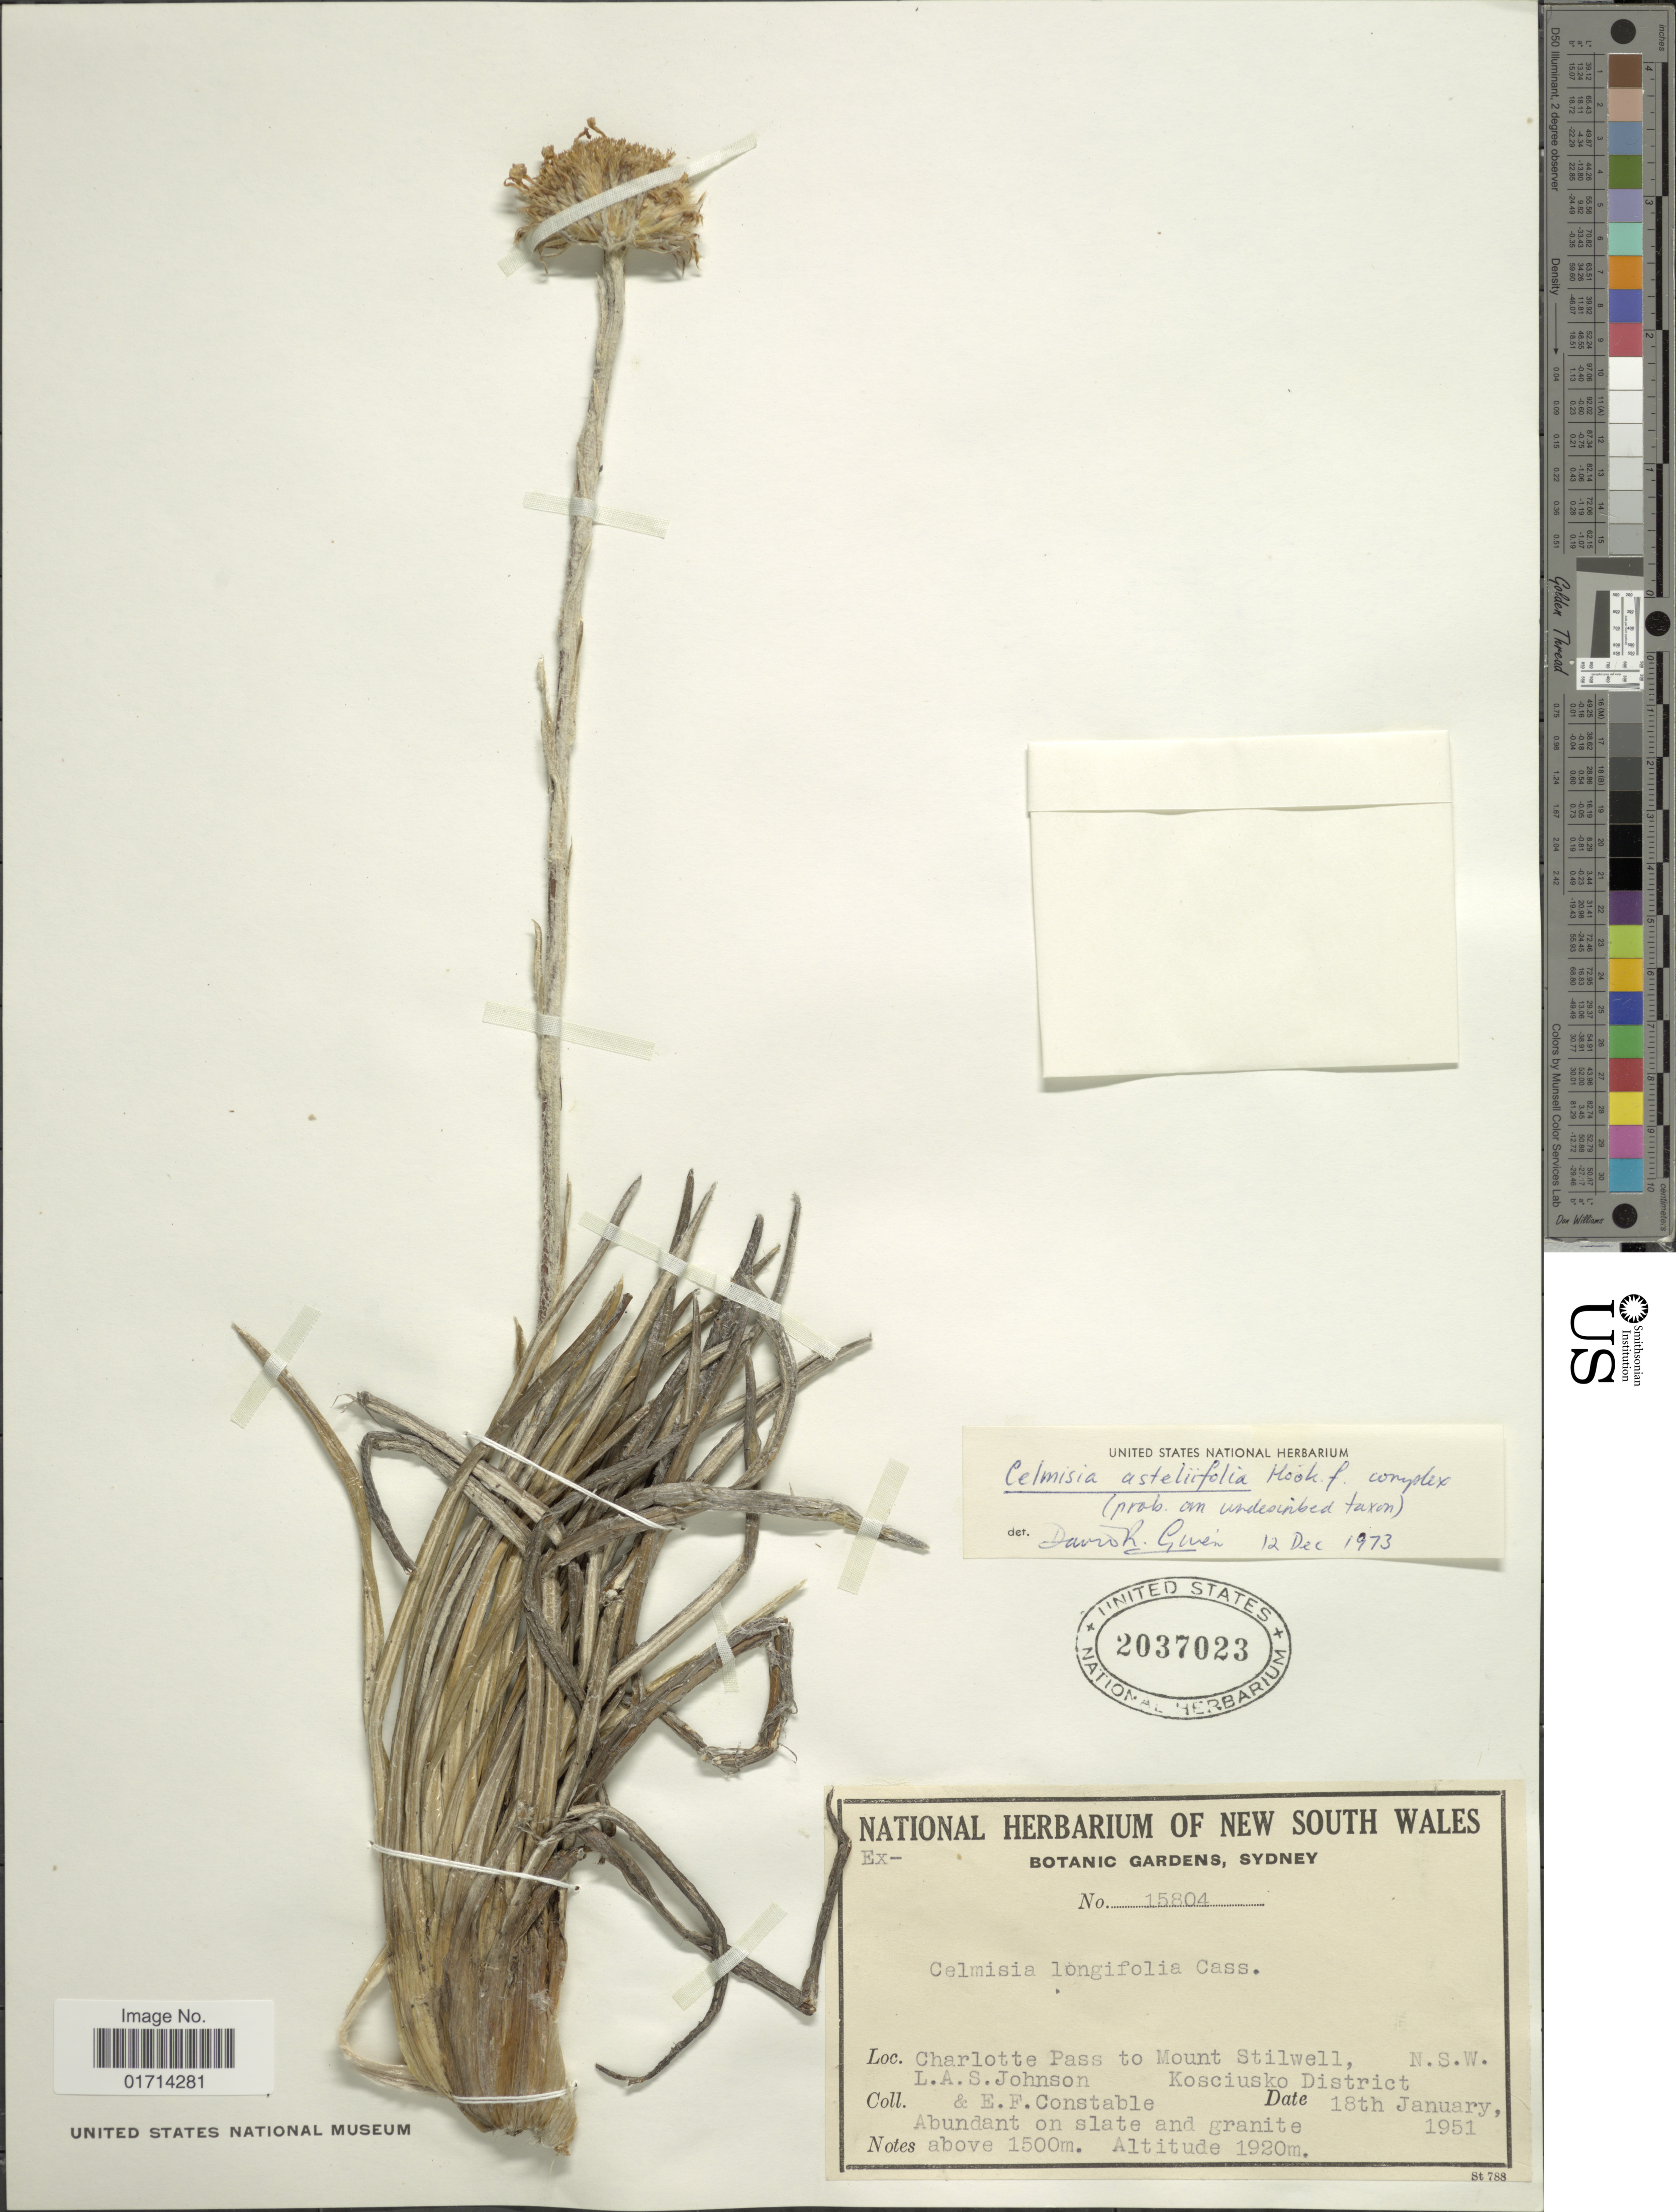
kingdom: Plantae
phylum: Tracheophyta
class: Magnoliopsida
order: Asterales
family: Asteraceae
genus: Celmisia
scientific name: Celmisia longifolia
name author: Cass.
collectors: L. Johnson & E. F. Constable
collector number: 15804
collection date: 1951-01-18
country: Australia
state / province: New South Wales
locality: Charlotte Pass to Mount Stilwell, Kosciusko District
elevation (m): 1920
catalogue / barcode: US 2037023